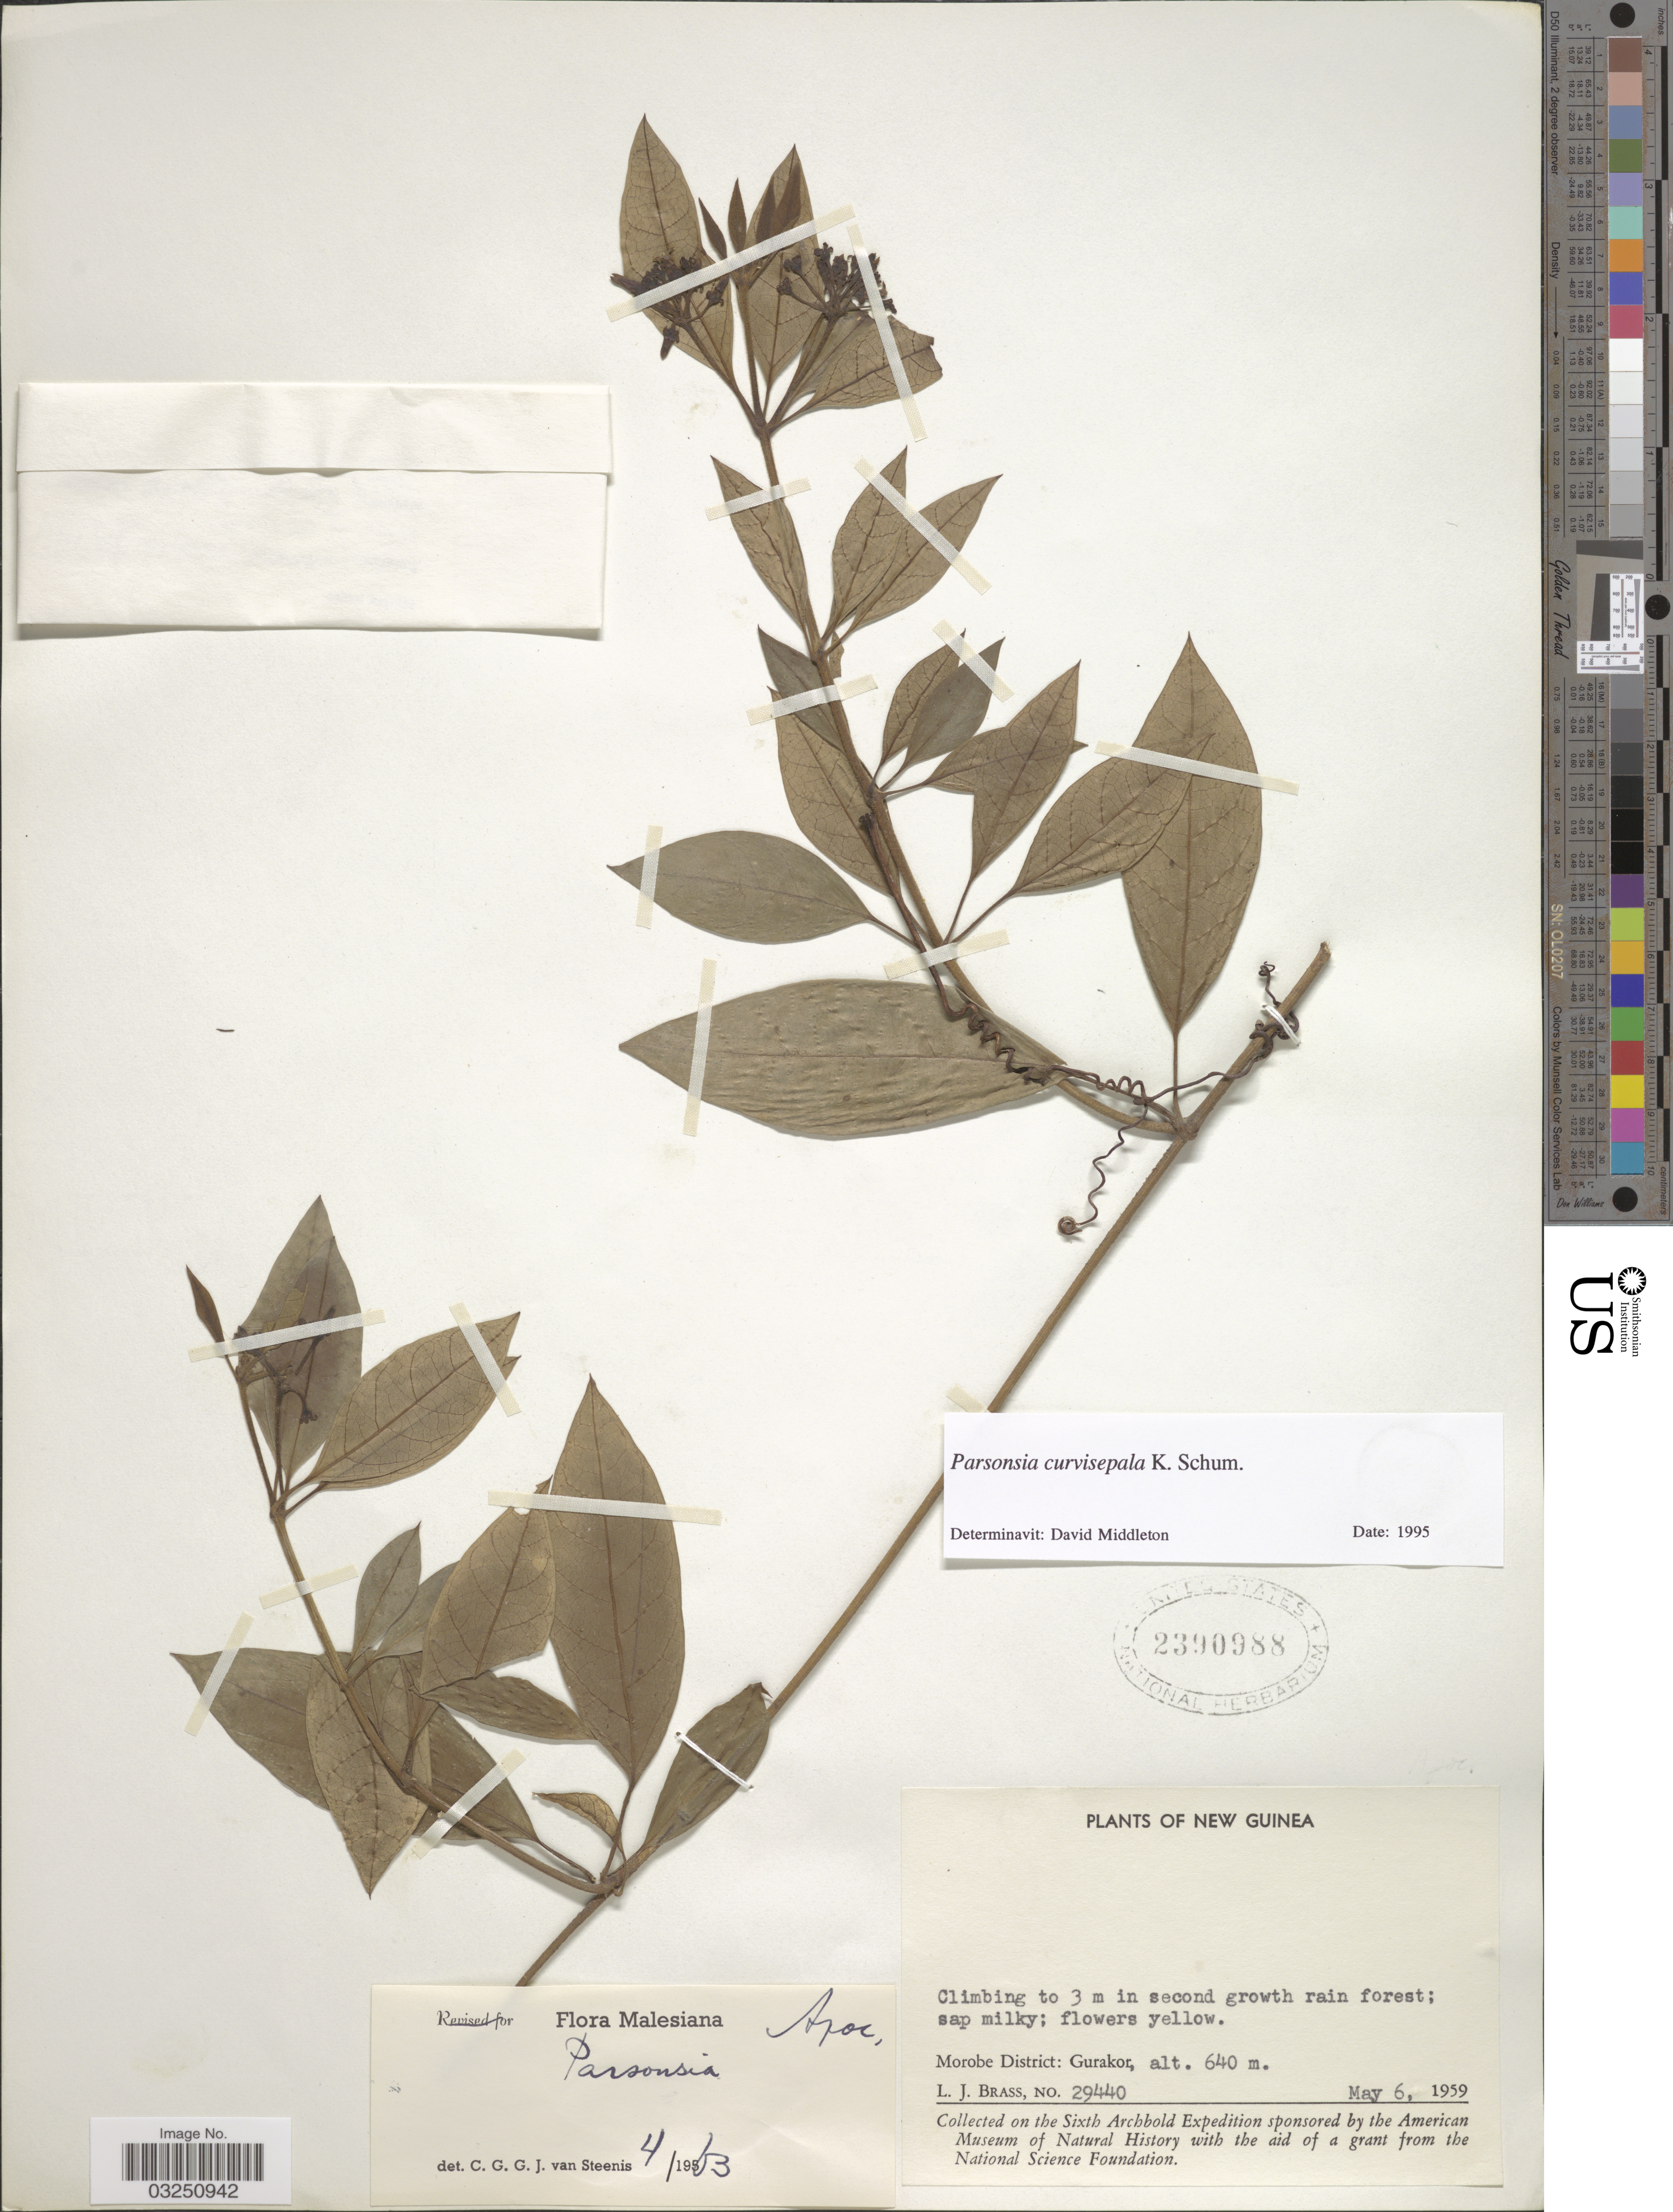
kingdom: Plantae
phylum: Tracheophyta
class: Magnoliopsida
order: Gentianales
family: Apocynaceae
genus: Parsonsia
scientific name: Parsonsia curvisepala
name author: K. Schum.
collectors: L. J. Brass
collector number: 29440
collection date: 1959-05-06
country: Papua New Guinea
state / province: Morobe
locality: New Guinea. Morobe District: Gurakor.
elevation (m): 640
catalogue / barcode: US 2390988